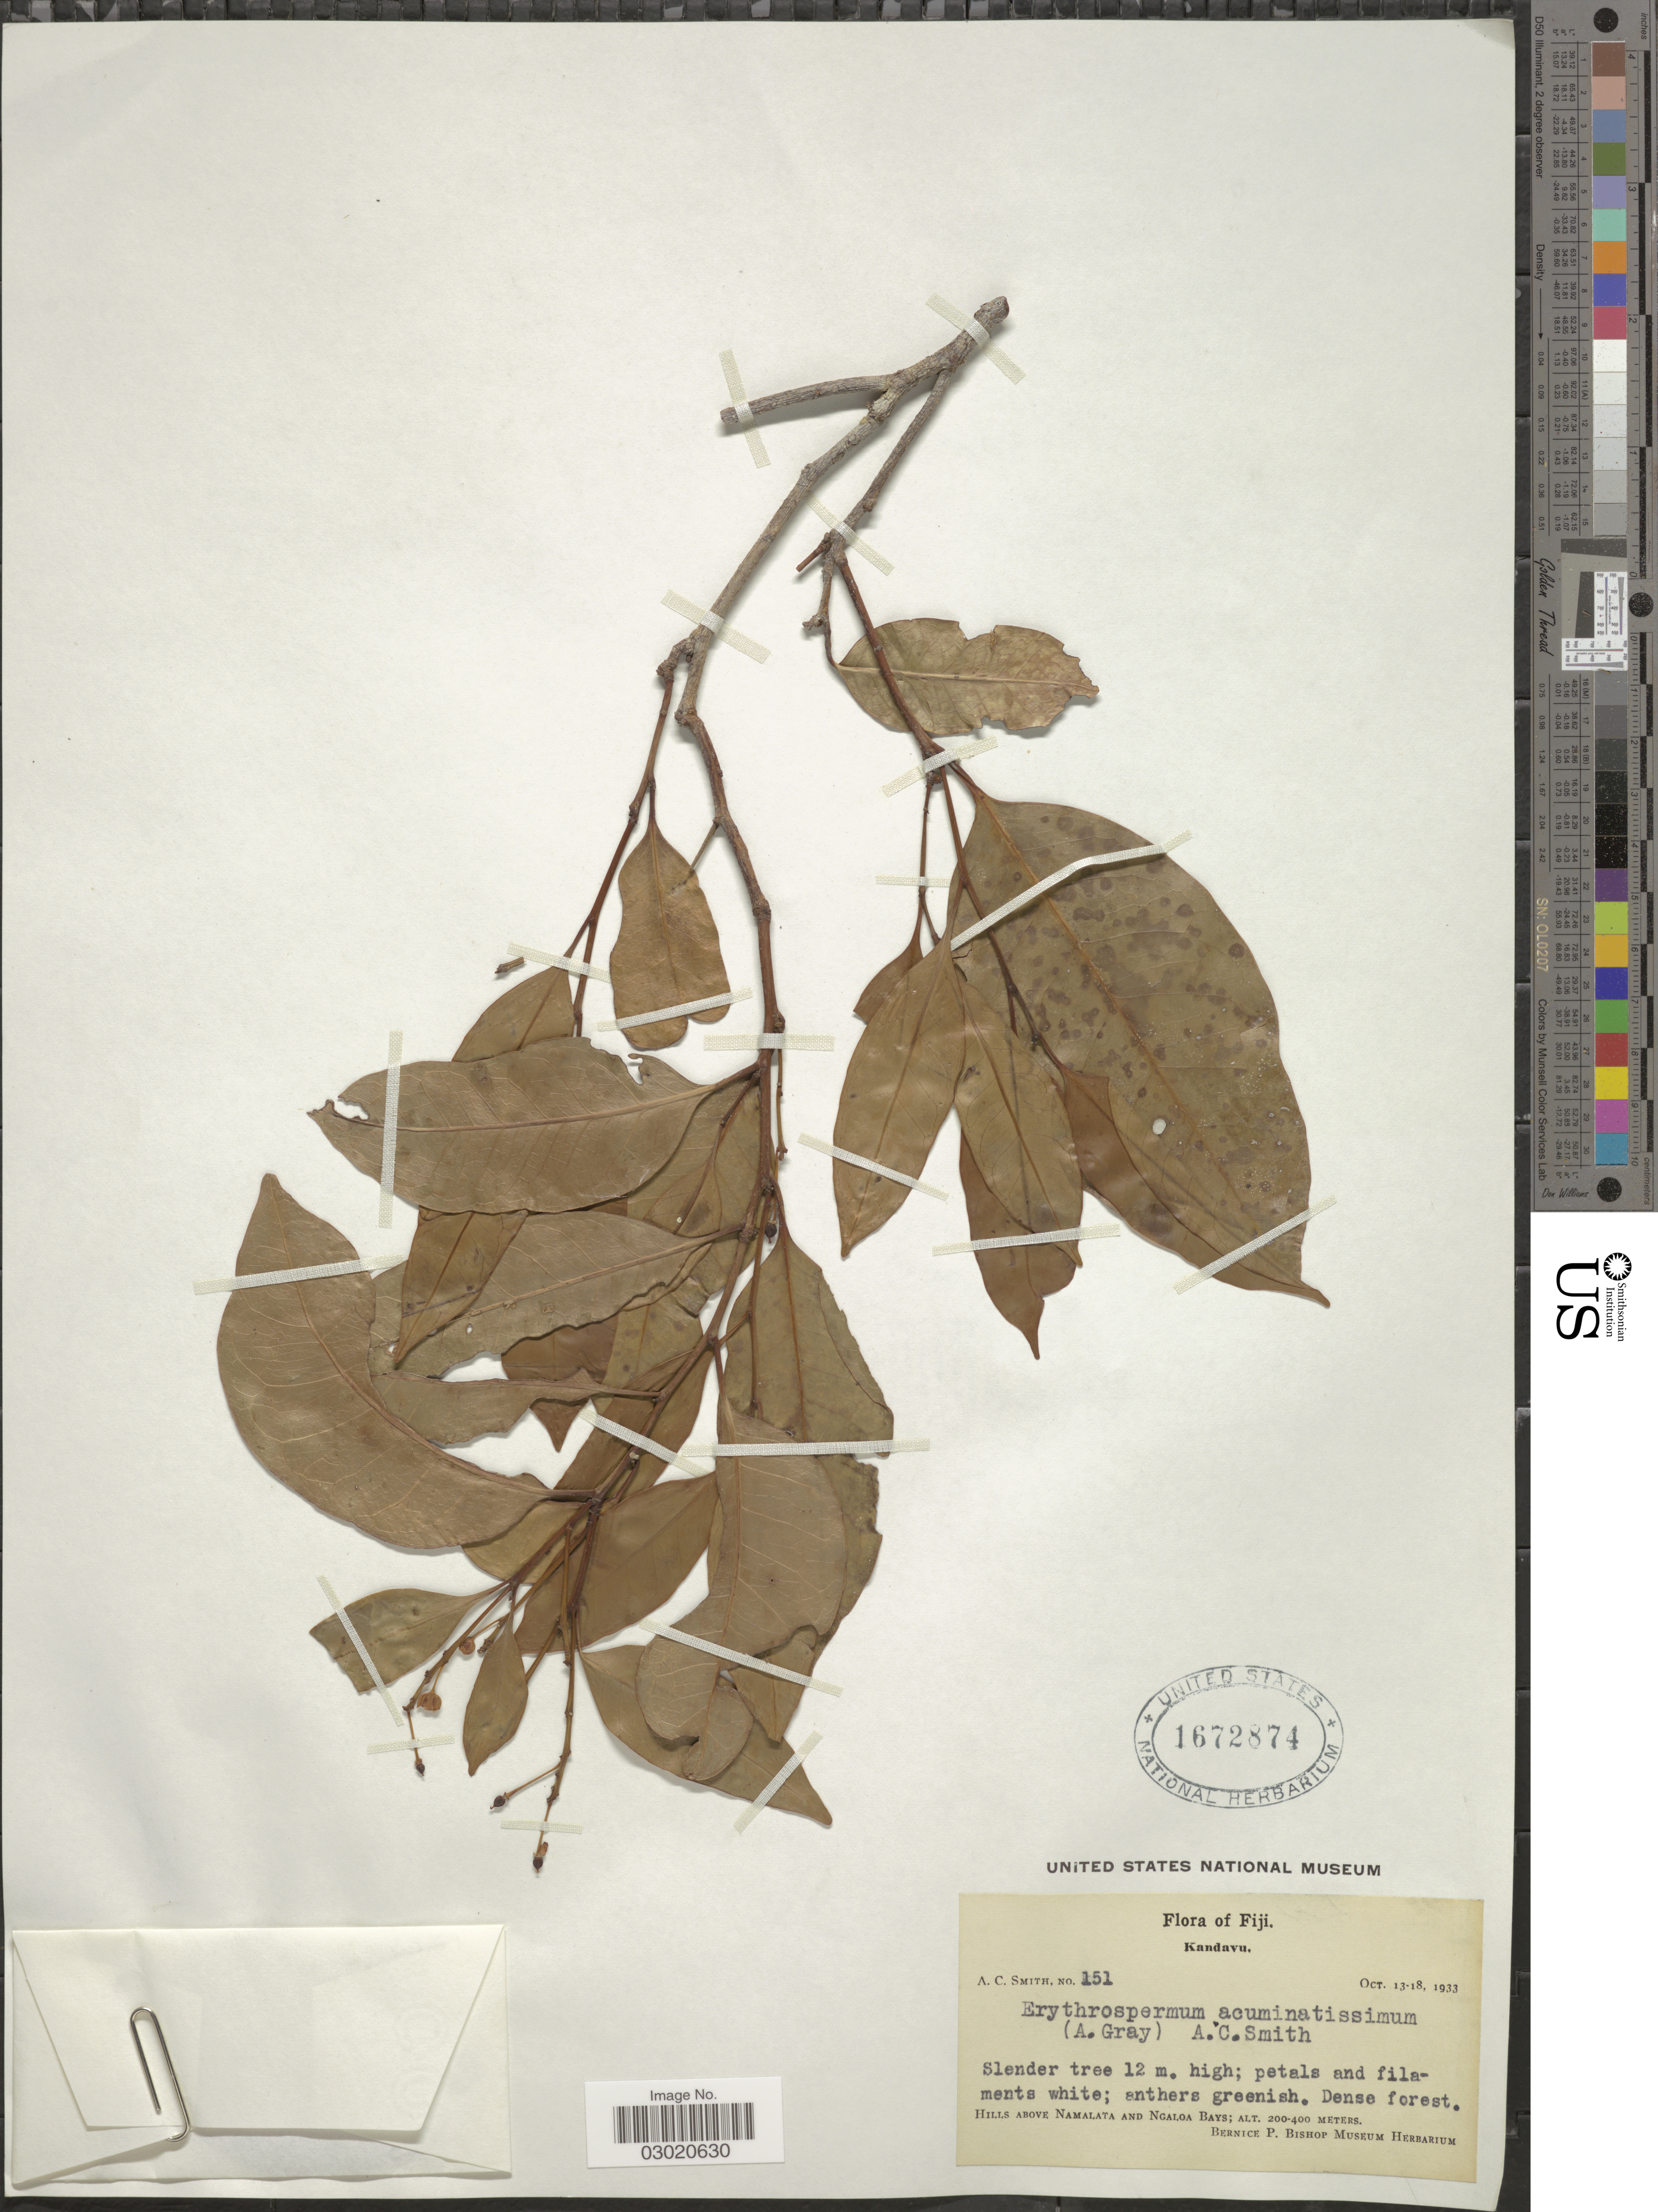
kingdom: Plantae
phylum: Tracheophyta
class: Magnoliopsida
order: Malpighiales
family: Achariaceae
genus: Erythrospermum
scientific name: Erythrospermum acuminatissimum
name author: (A. Gray) A.C. Sm.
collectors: A. C. Smith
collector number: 151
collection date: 1933-10-13/1933-10-18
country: Fiji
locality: Kandavu, Hills above Namalata and Ngaloa Bays.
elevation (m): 200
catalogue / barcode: US 1672874